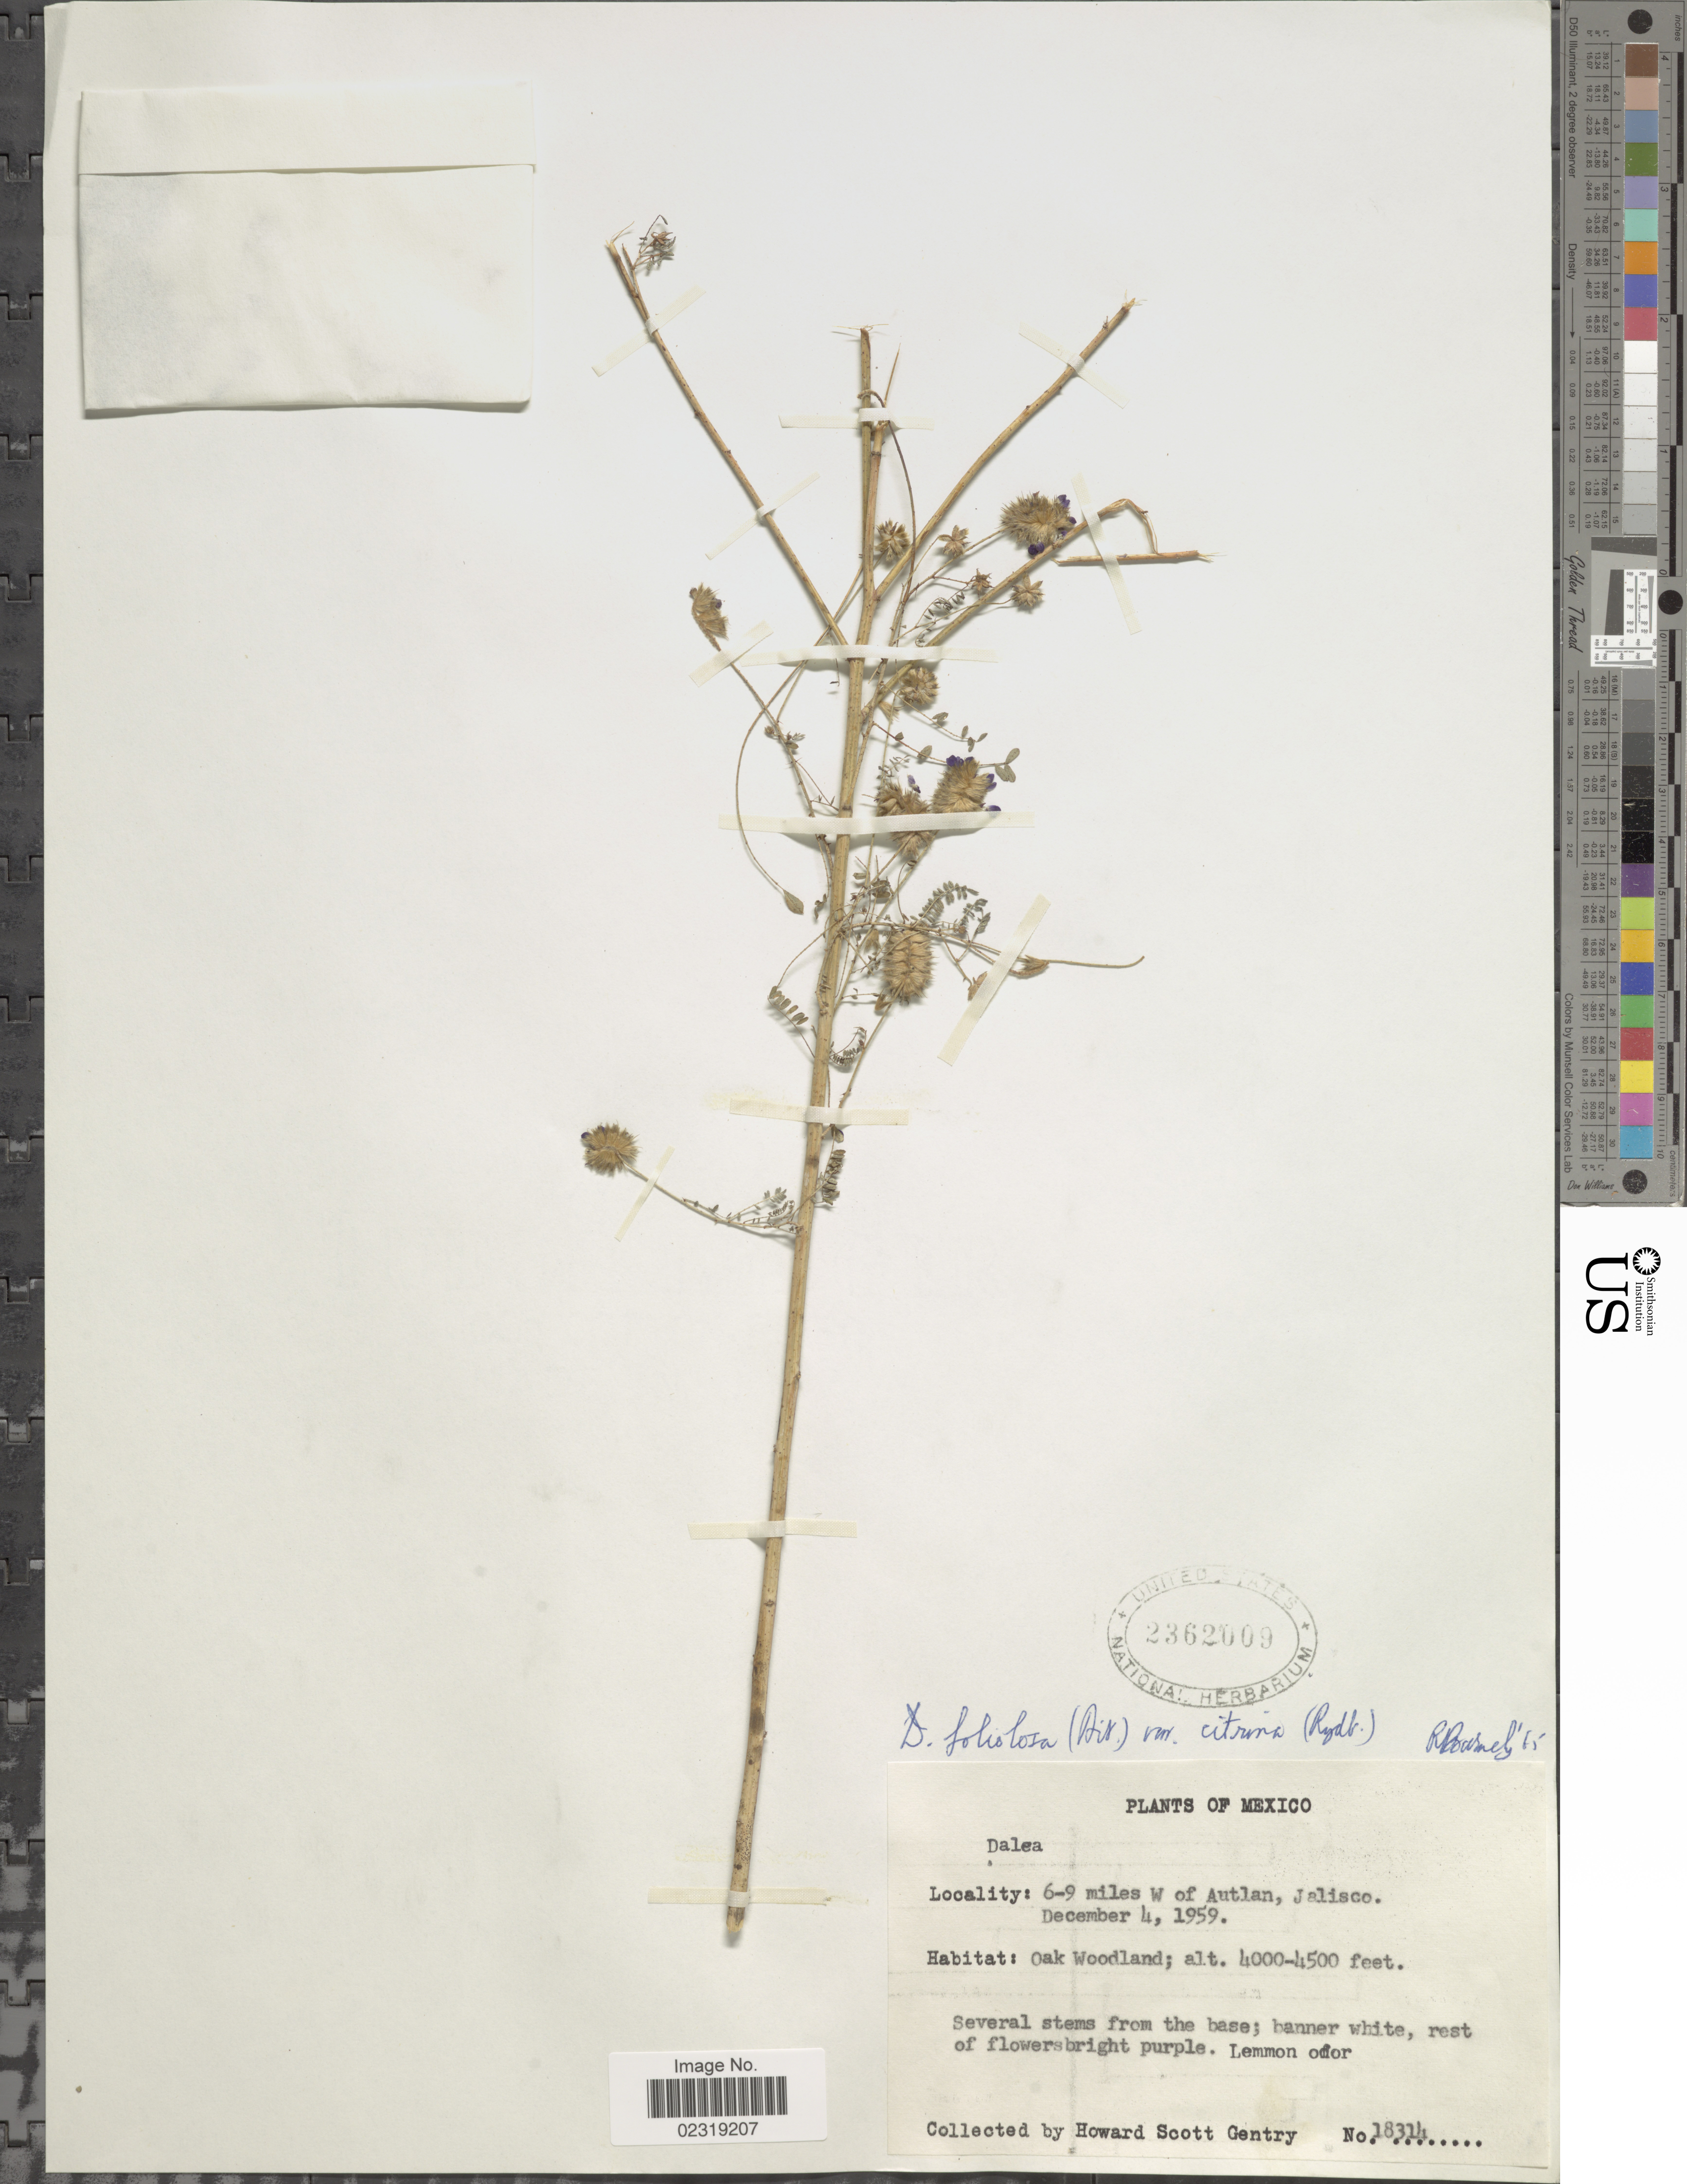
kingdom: Plantae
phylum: Tracheophyta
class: Magnoliopsida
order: Fabales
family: Fabaceae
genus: Dalea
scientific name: Dalea foliolosa var. citrina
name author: (Aiton) Barneby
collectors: H. S. Gentry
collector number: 18314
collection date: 1959-12-04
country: Mexico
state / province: Jalisco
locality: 6-9 miles W of Autlan, Jalisco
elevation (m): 1219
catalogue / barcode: US 2362009